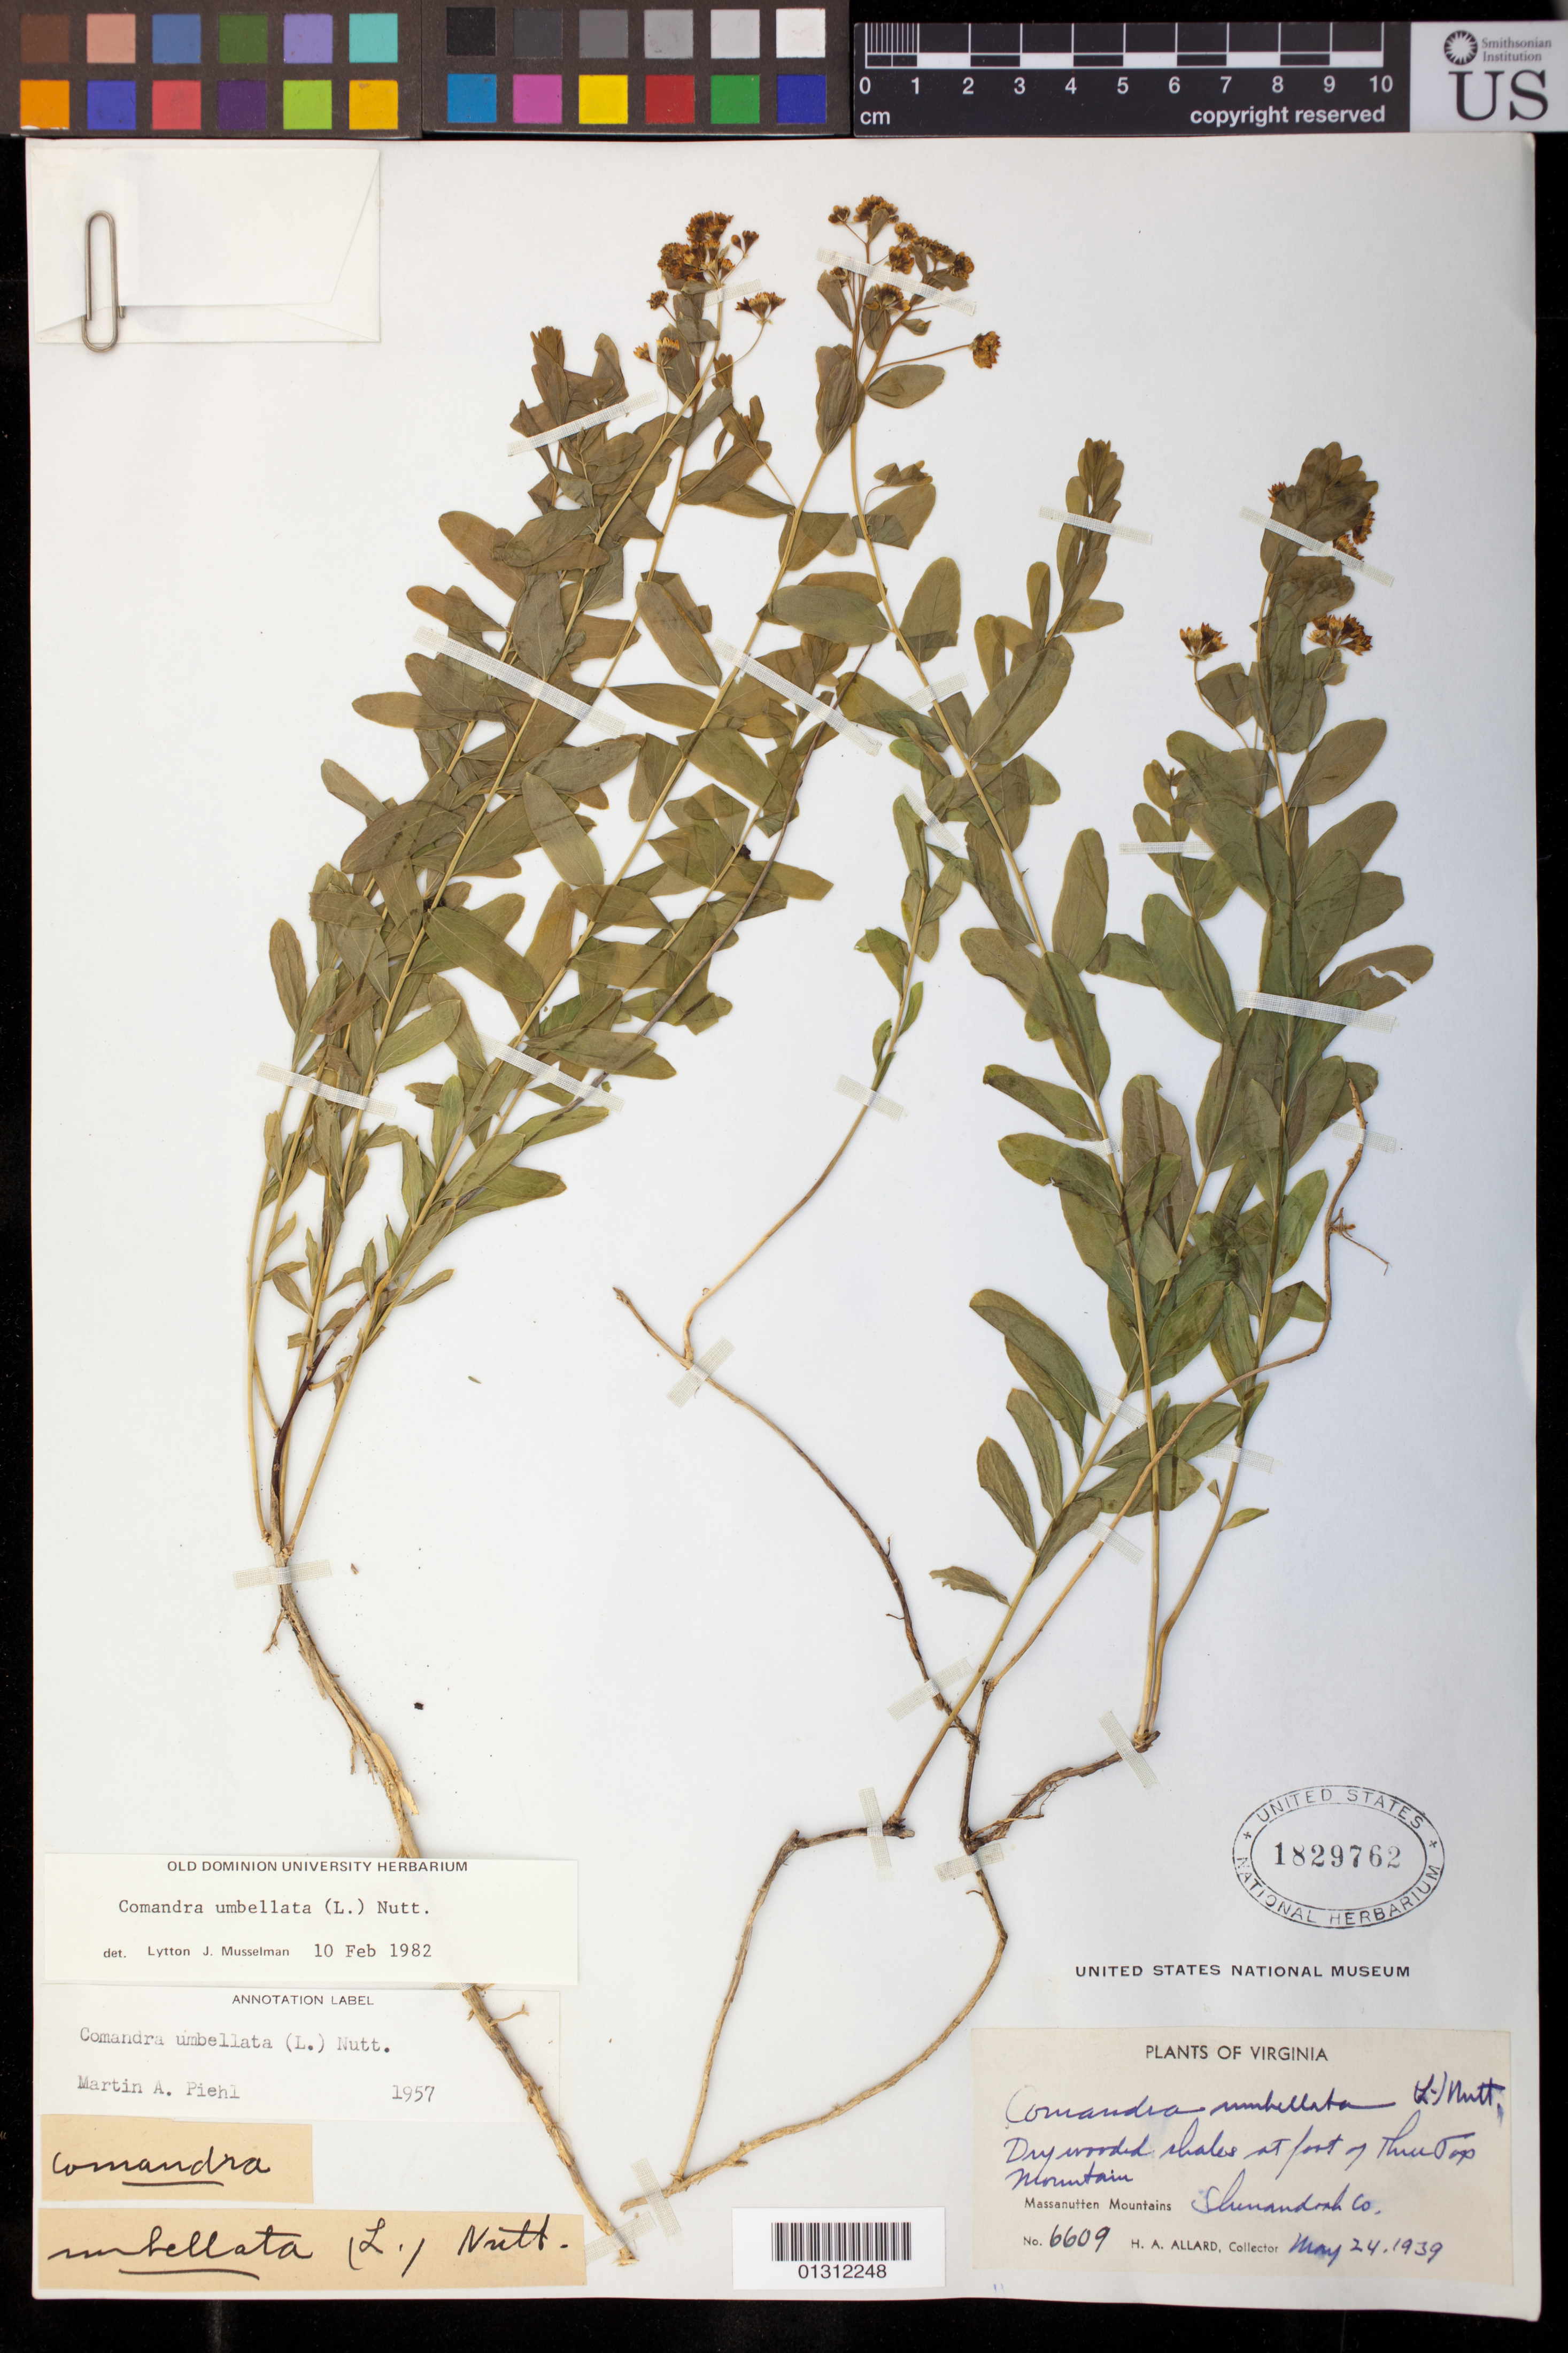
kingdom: Plantae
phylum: Tracheophyta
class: Magnoliopsida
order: Santalales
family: Comandraceae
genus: Comandra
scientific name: Comandra umbellata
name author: (L.) Nutt.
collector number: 6609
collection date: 1939-05-24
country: United States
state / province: Virginia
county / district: Shenandoah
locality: Thunder Mountain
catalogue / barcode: US 1829762